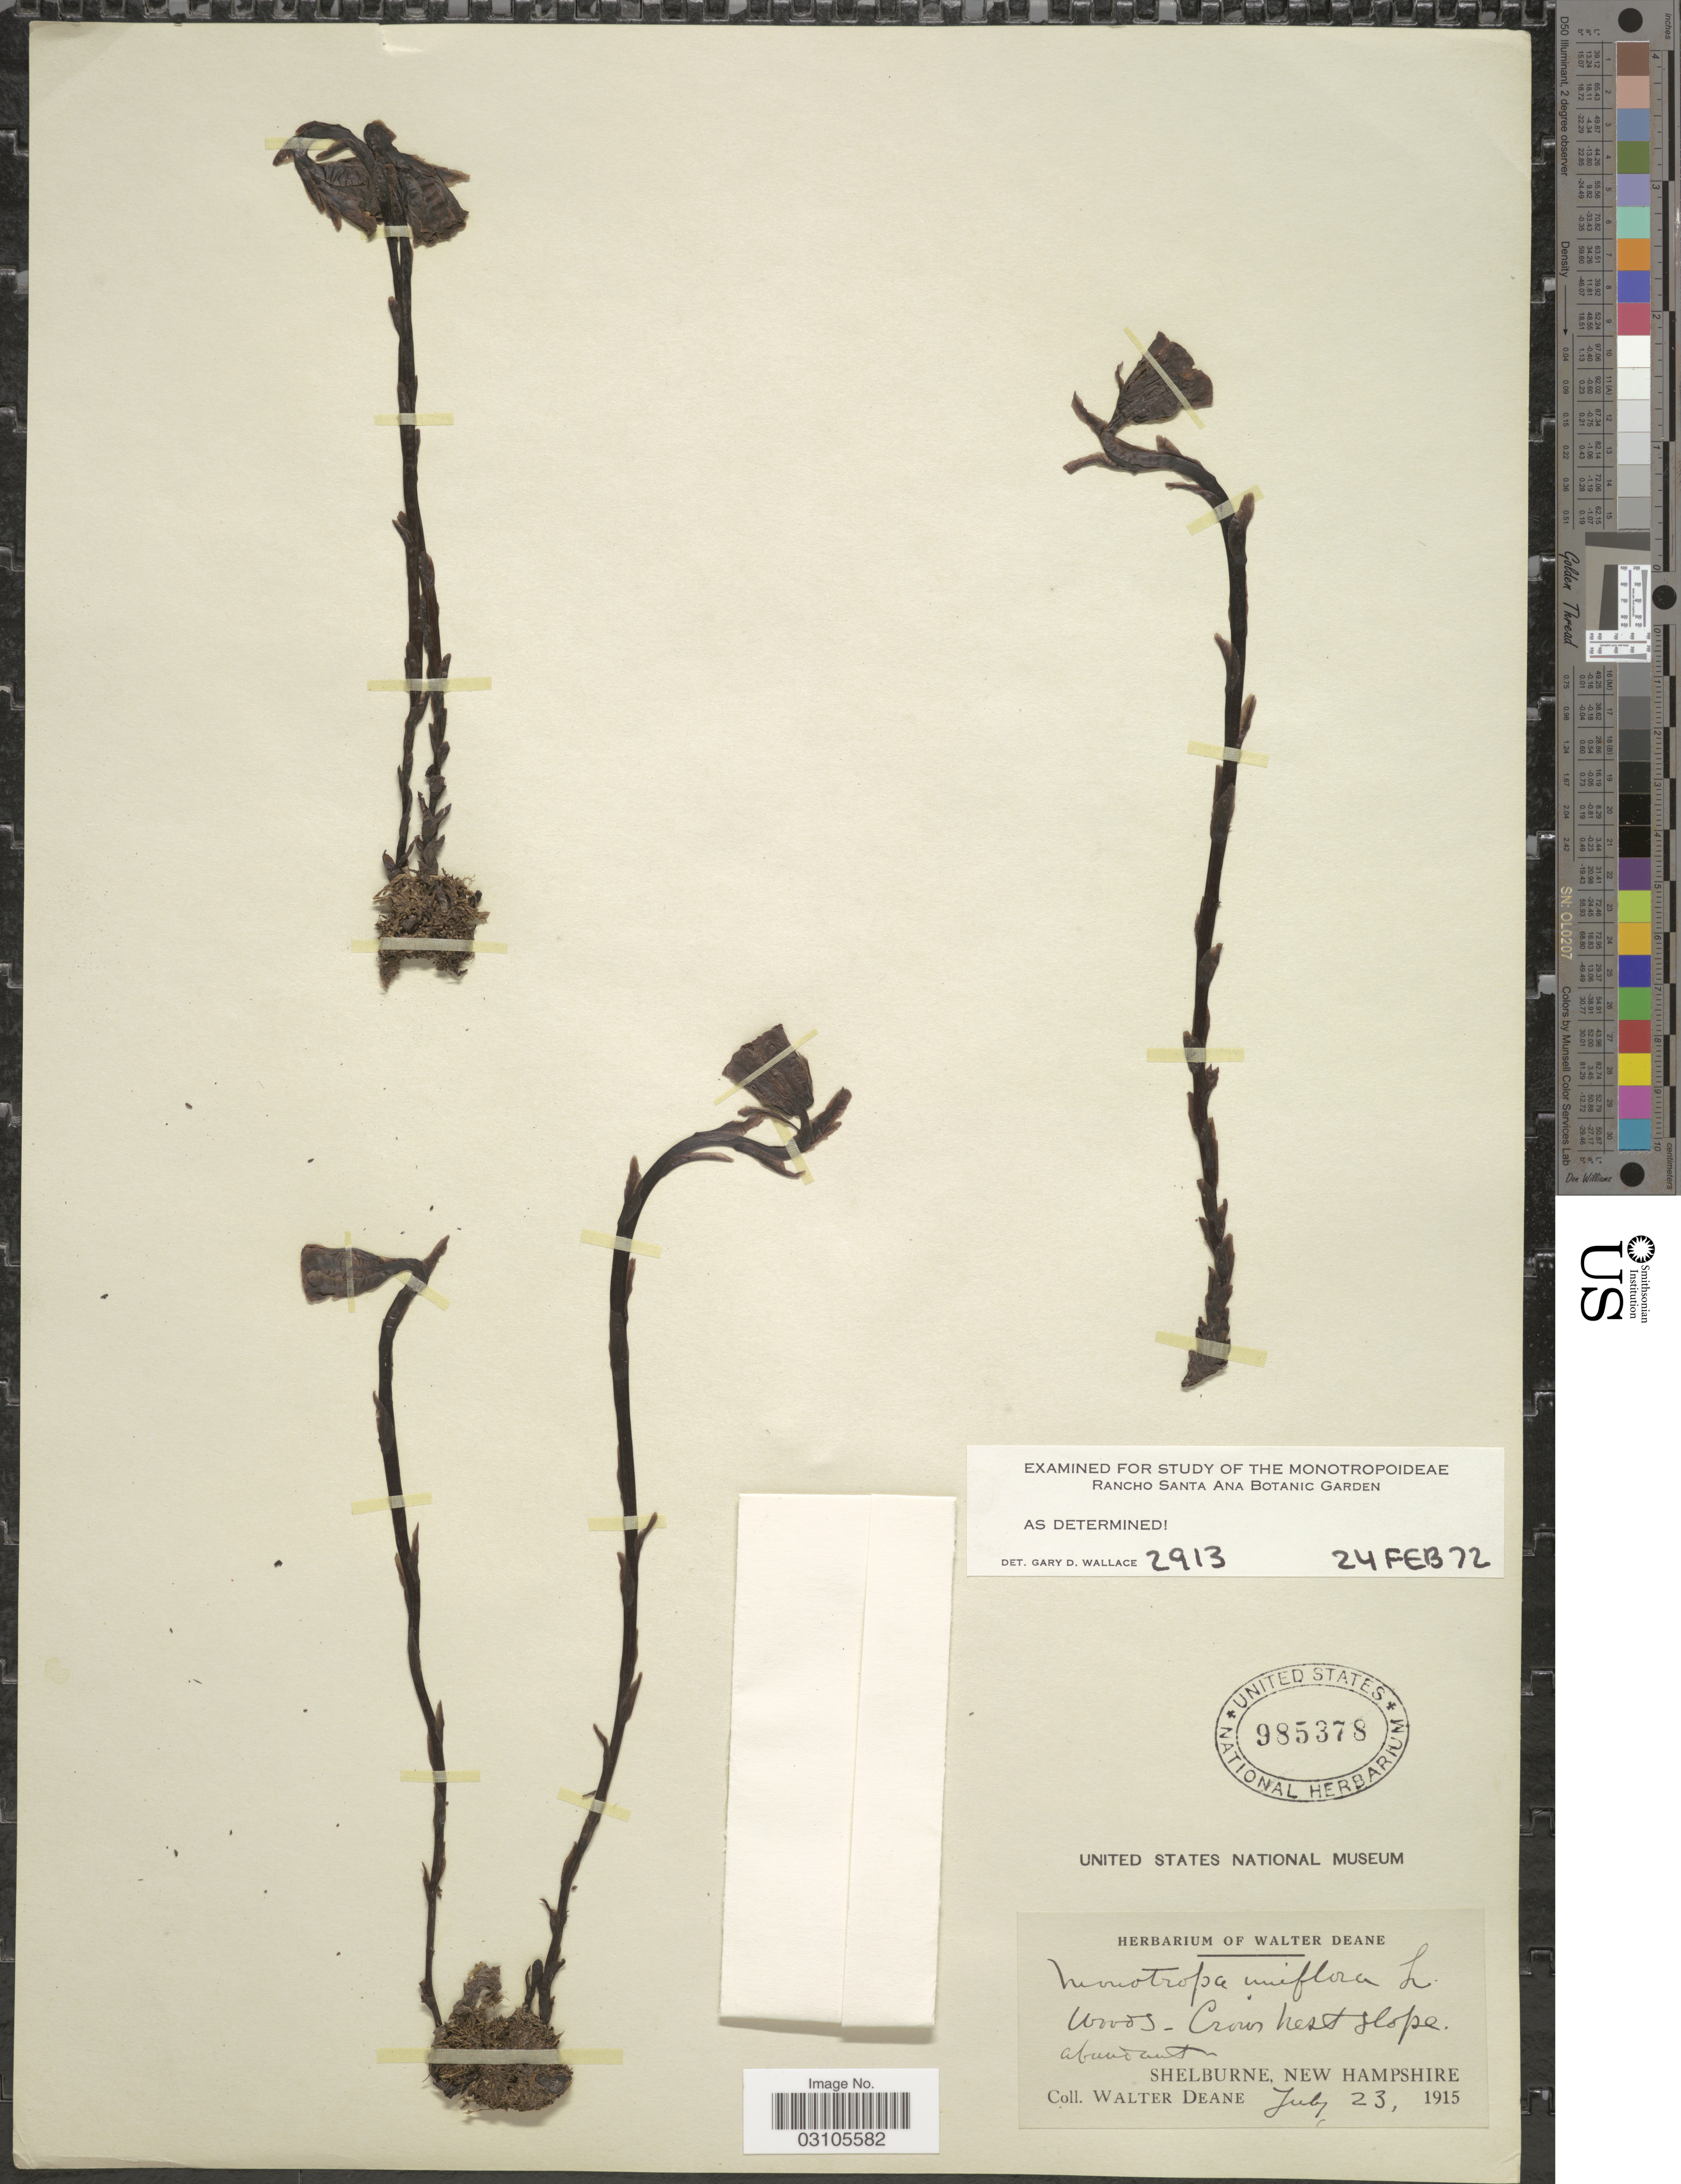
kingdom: Plantae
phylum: Tracheophyta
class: Magnoliopsida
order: Ericales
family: Ericaceae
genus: Monotropa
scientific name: Monotropa uniflora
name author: L.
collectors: W. Deane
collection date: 1915-07-23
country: United States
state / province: New Hampshire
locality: Crows Nest Slope. Shelburne.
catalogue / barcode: US 985378